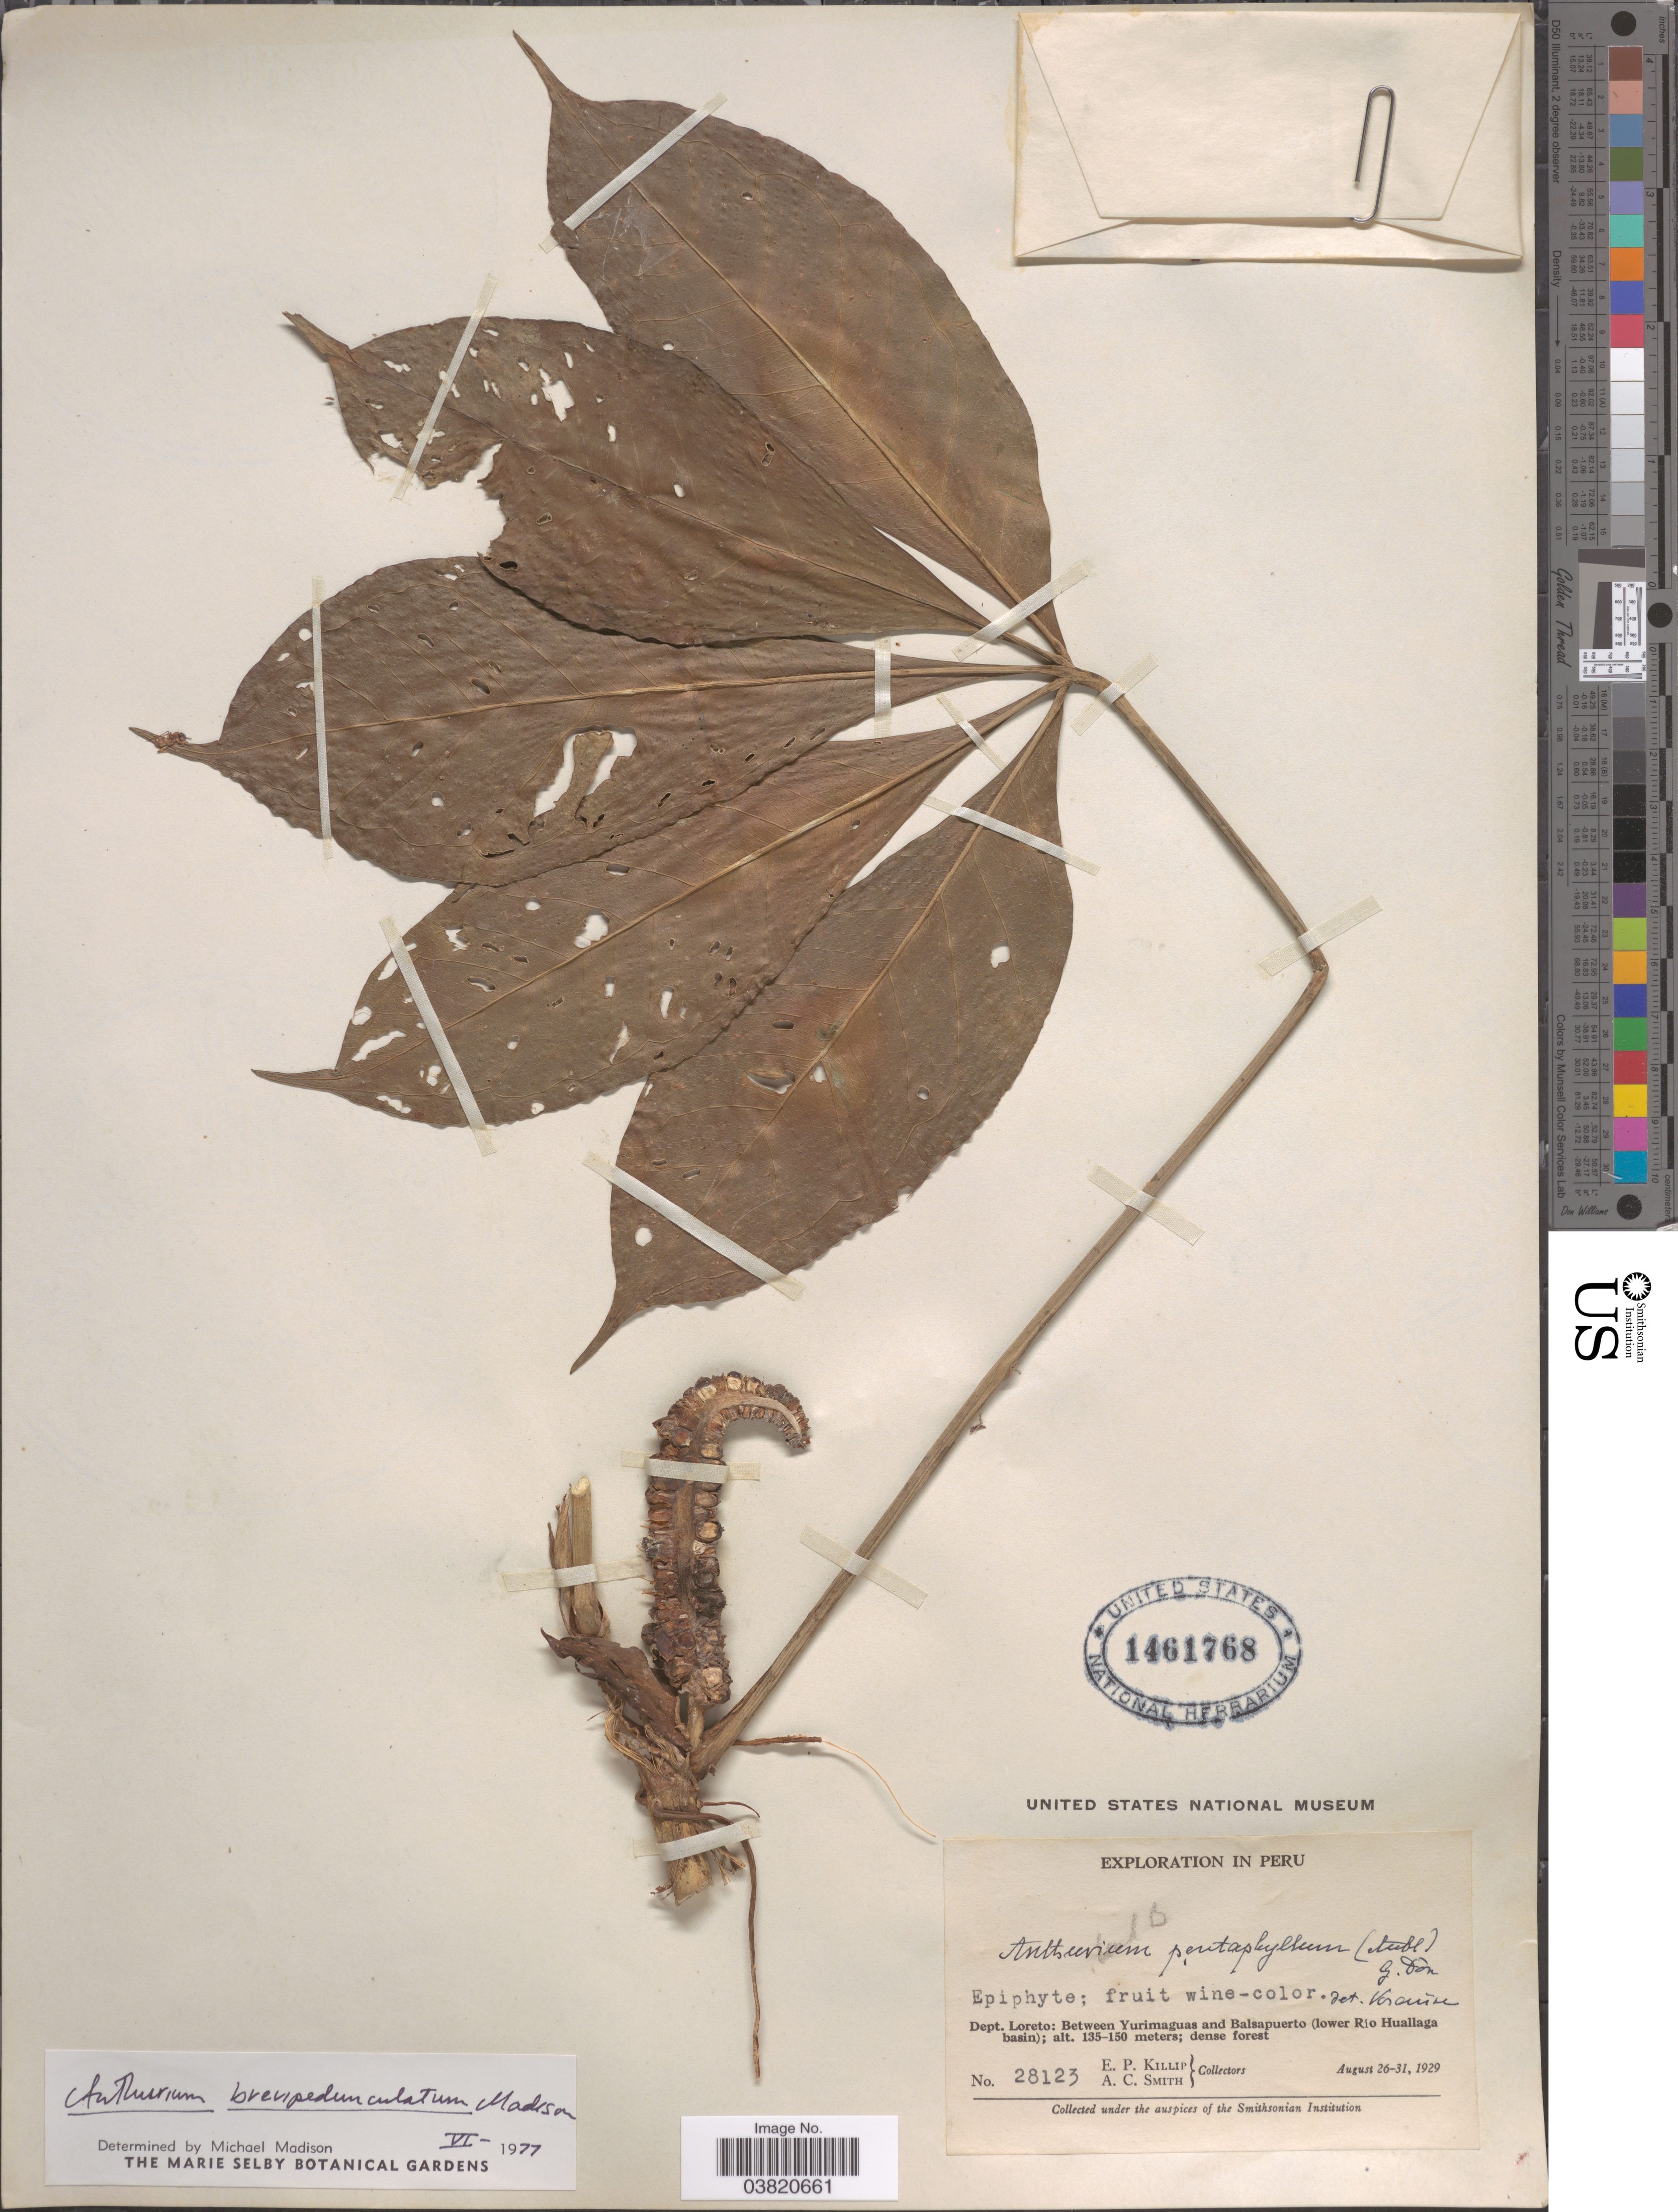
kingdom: Plantae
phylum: Tracheophyta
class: Liliopsida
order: Alismatales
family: Araceae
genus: Anthurium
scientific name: Anthurium brevipedunculatum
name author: Madison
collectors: E. P. Killip & A. C. Smith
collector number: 28123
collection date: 1929-08-26/1929-08-31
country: Peru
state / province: Loreto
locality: Dept. Loreto: Between Yurimaguas and Balsapuerto (lower Río Huallaga basin).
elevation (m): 135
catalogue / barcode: US 1461768